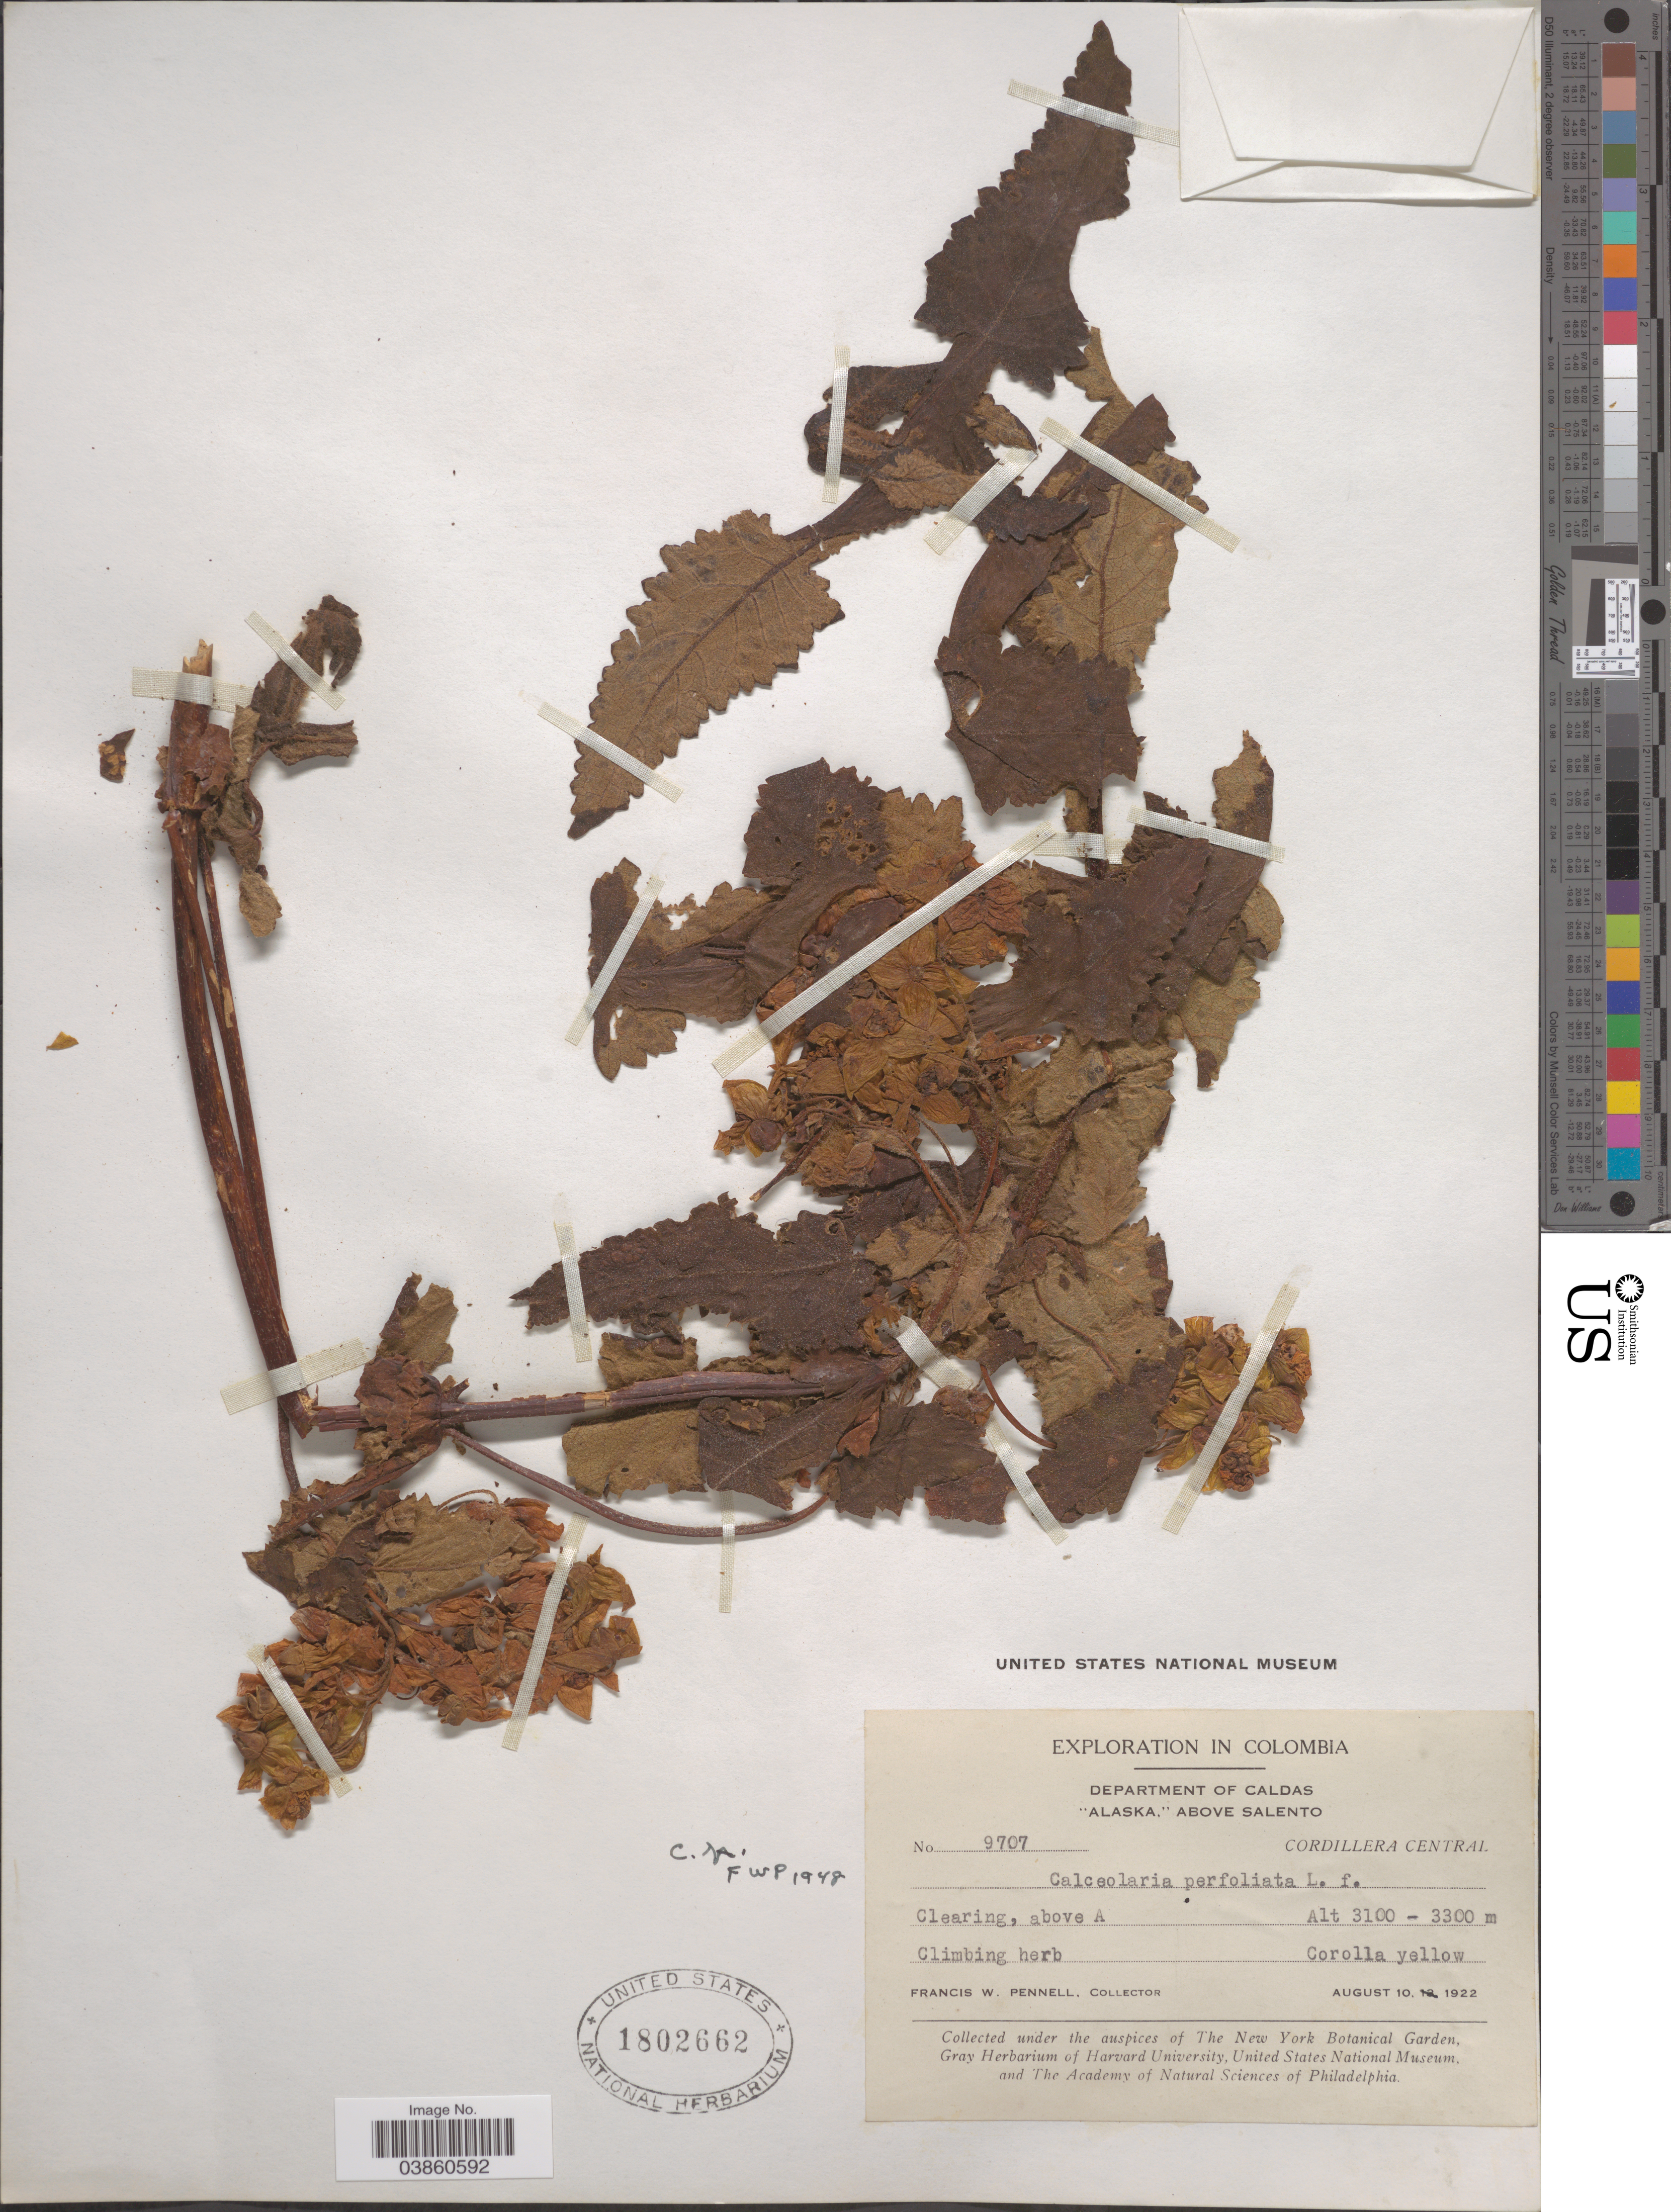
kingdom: Plantae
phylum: Tracheophyta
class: Magnoliopsida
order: Lamiales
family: Calceolariaceae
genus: Calceolaria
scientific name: Calceolaria perfoliata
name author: L. f.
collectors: F. W. Pennell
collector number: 9707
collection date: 1922-08-10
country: Colombia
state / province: Caldas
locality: Department of Caldas. "Alaska,"above Salento. Cordillera Central. Clearing, above A Climbing herb.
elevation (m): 3100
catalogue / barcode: US 1802662